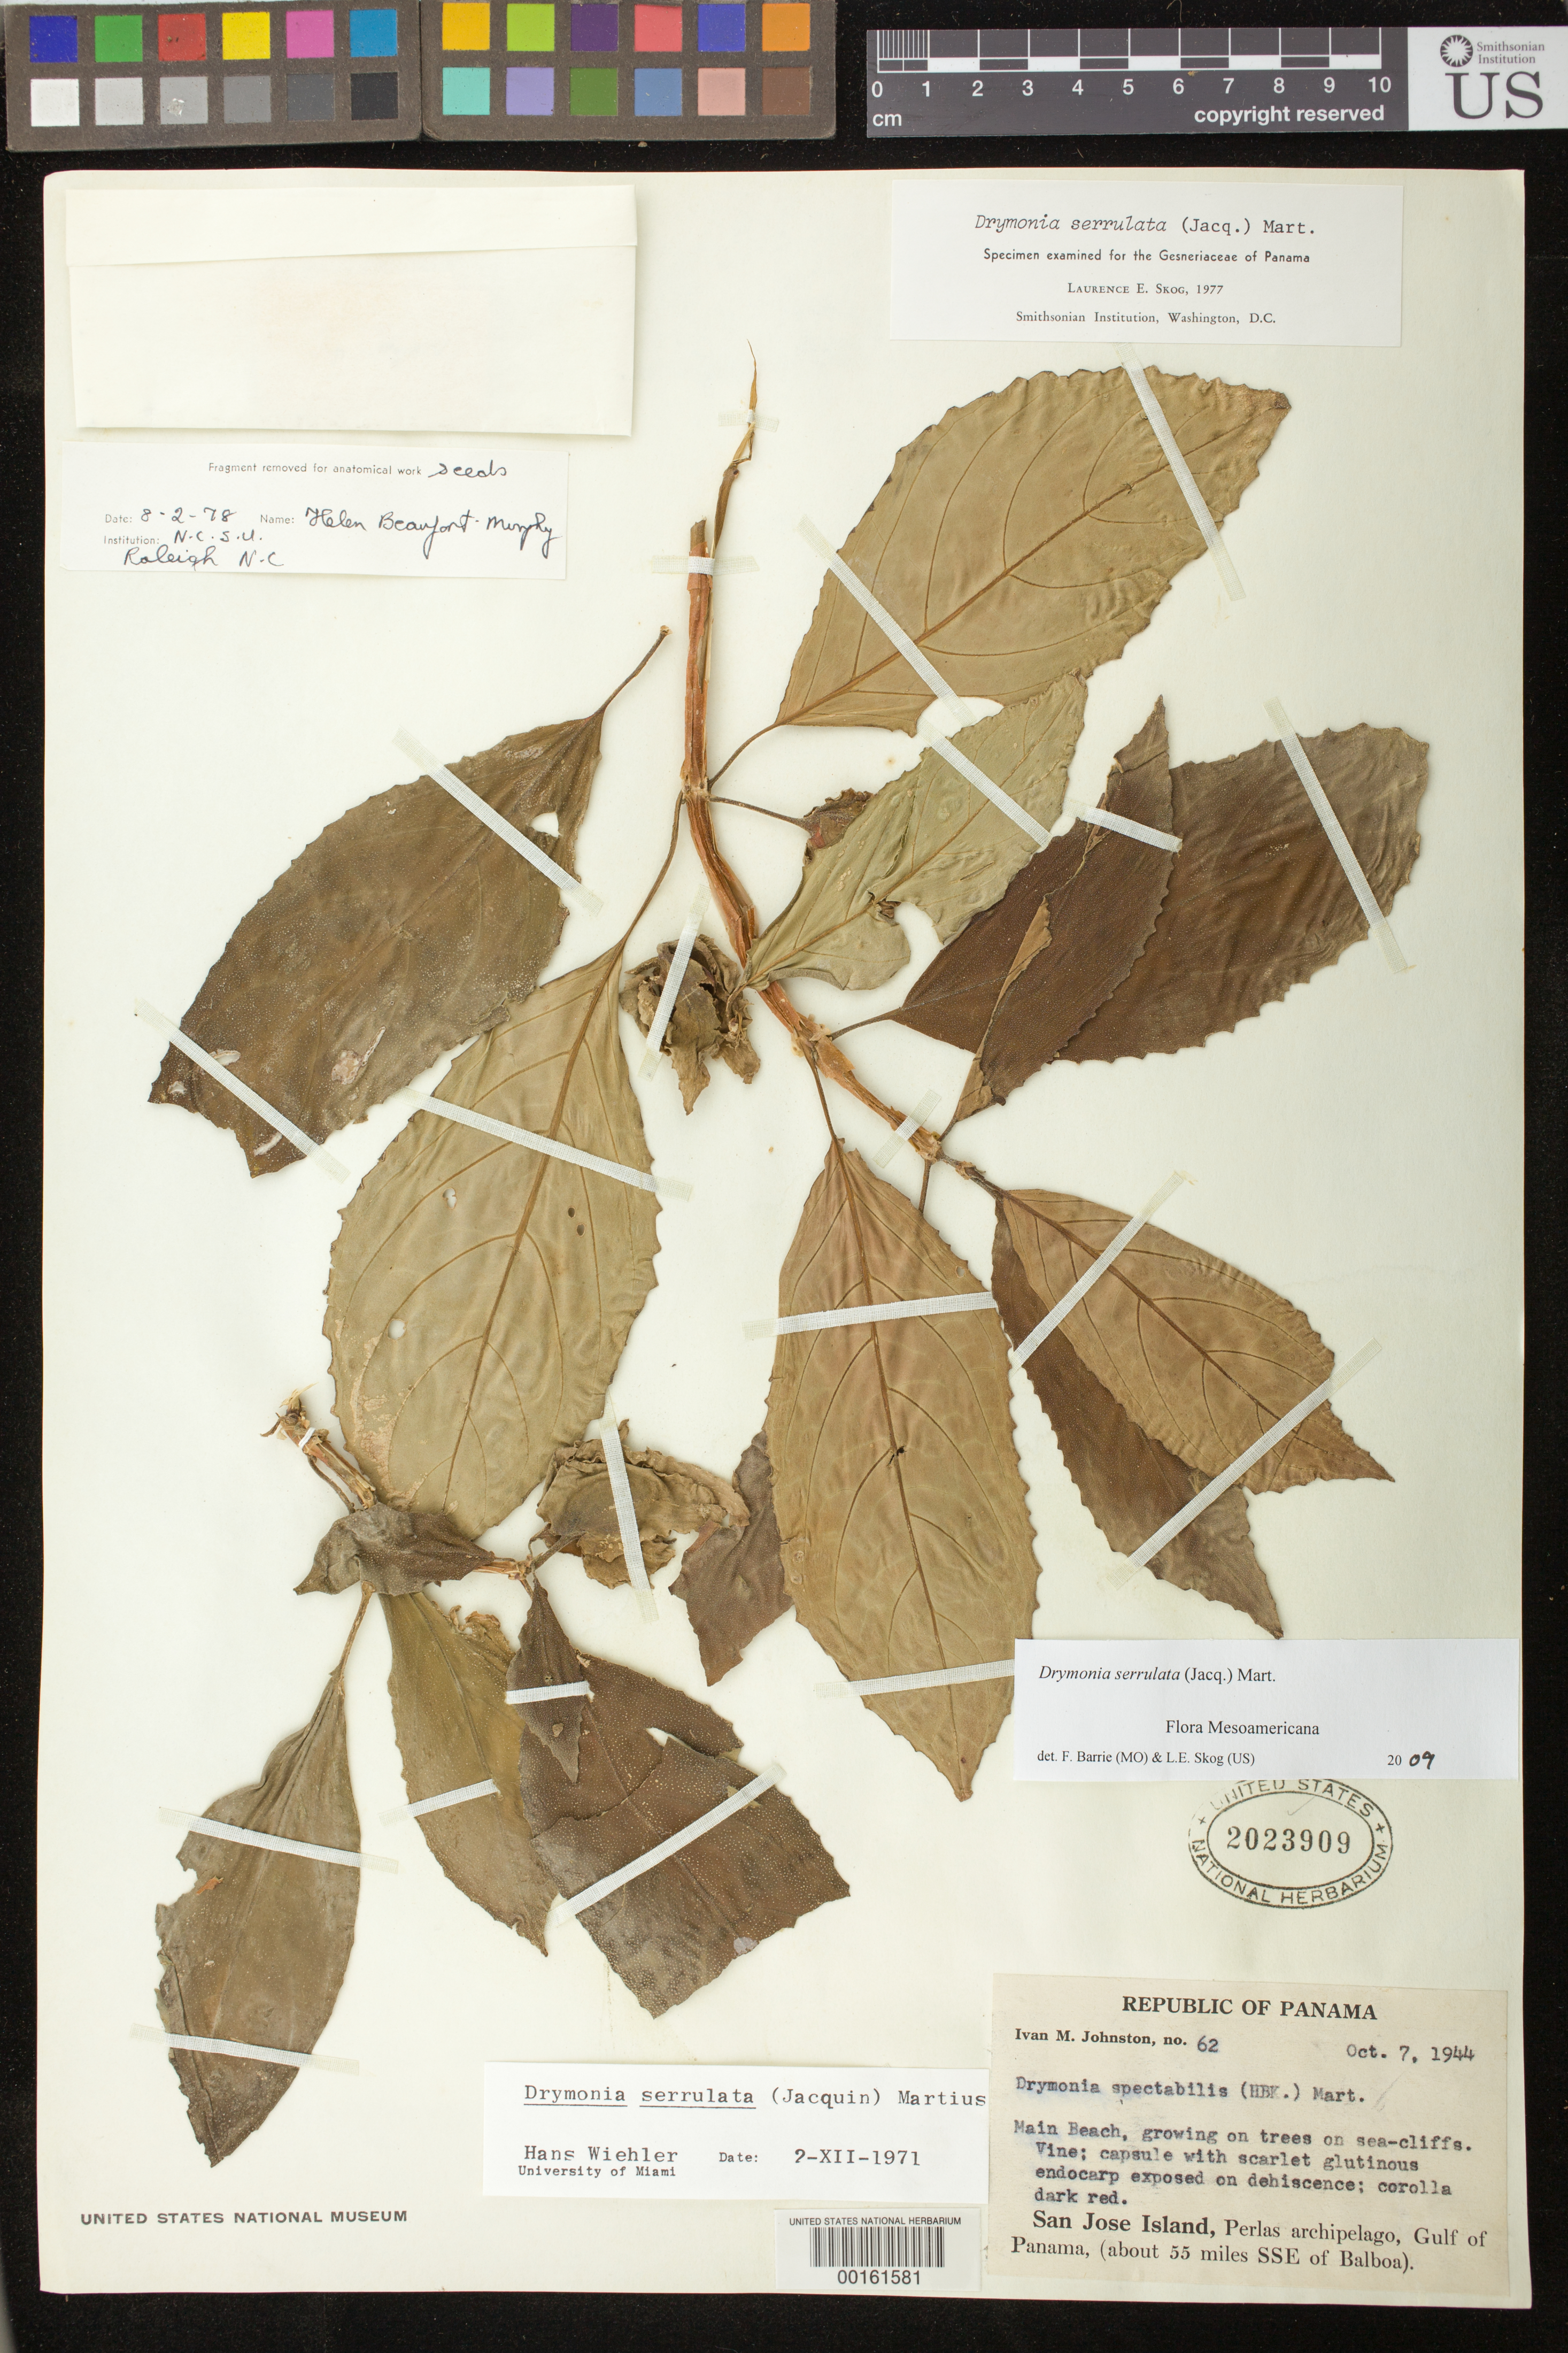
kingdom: Plantae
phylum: Tracheophyta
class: Magnoliopsida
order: Lamiales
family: Gesneriaceae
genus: Drymonia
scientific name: Drymonia serrulata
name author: (Jacq.) Mart.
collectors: I.M. Johnston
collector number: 62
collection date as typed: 07 Oct 1944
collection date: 1944-10-07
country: Panama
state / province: Panamá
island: San Jose Island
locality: San Jose Island, Perlas Archipelago, Gulf of Panama, (about 55 mi SSE of Balboa)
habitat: Main beach, growing on trees on sea-cliffs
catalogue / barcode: US 2023909